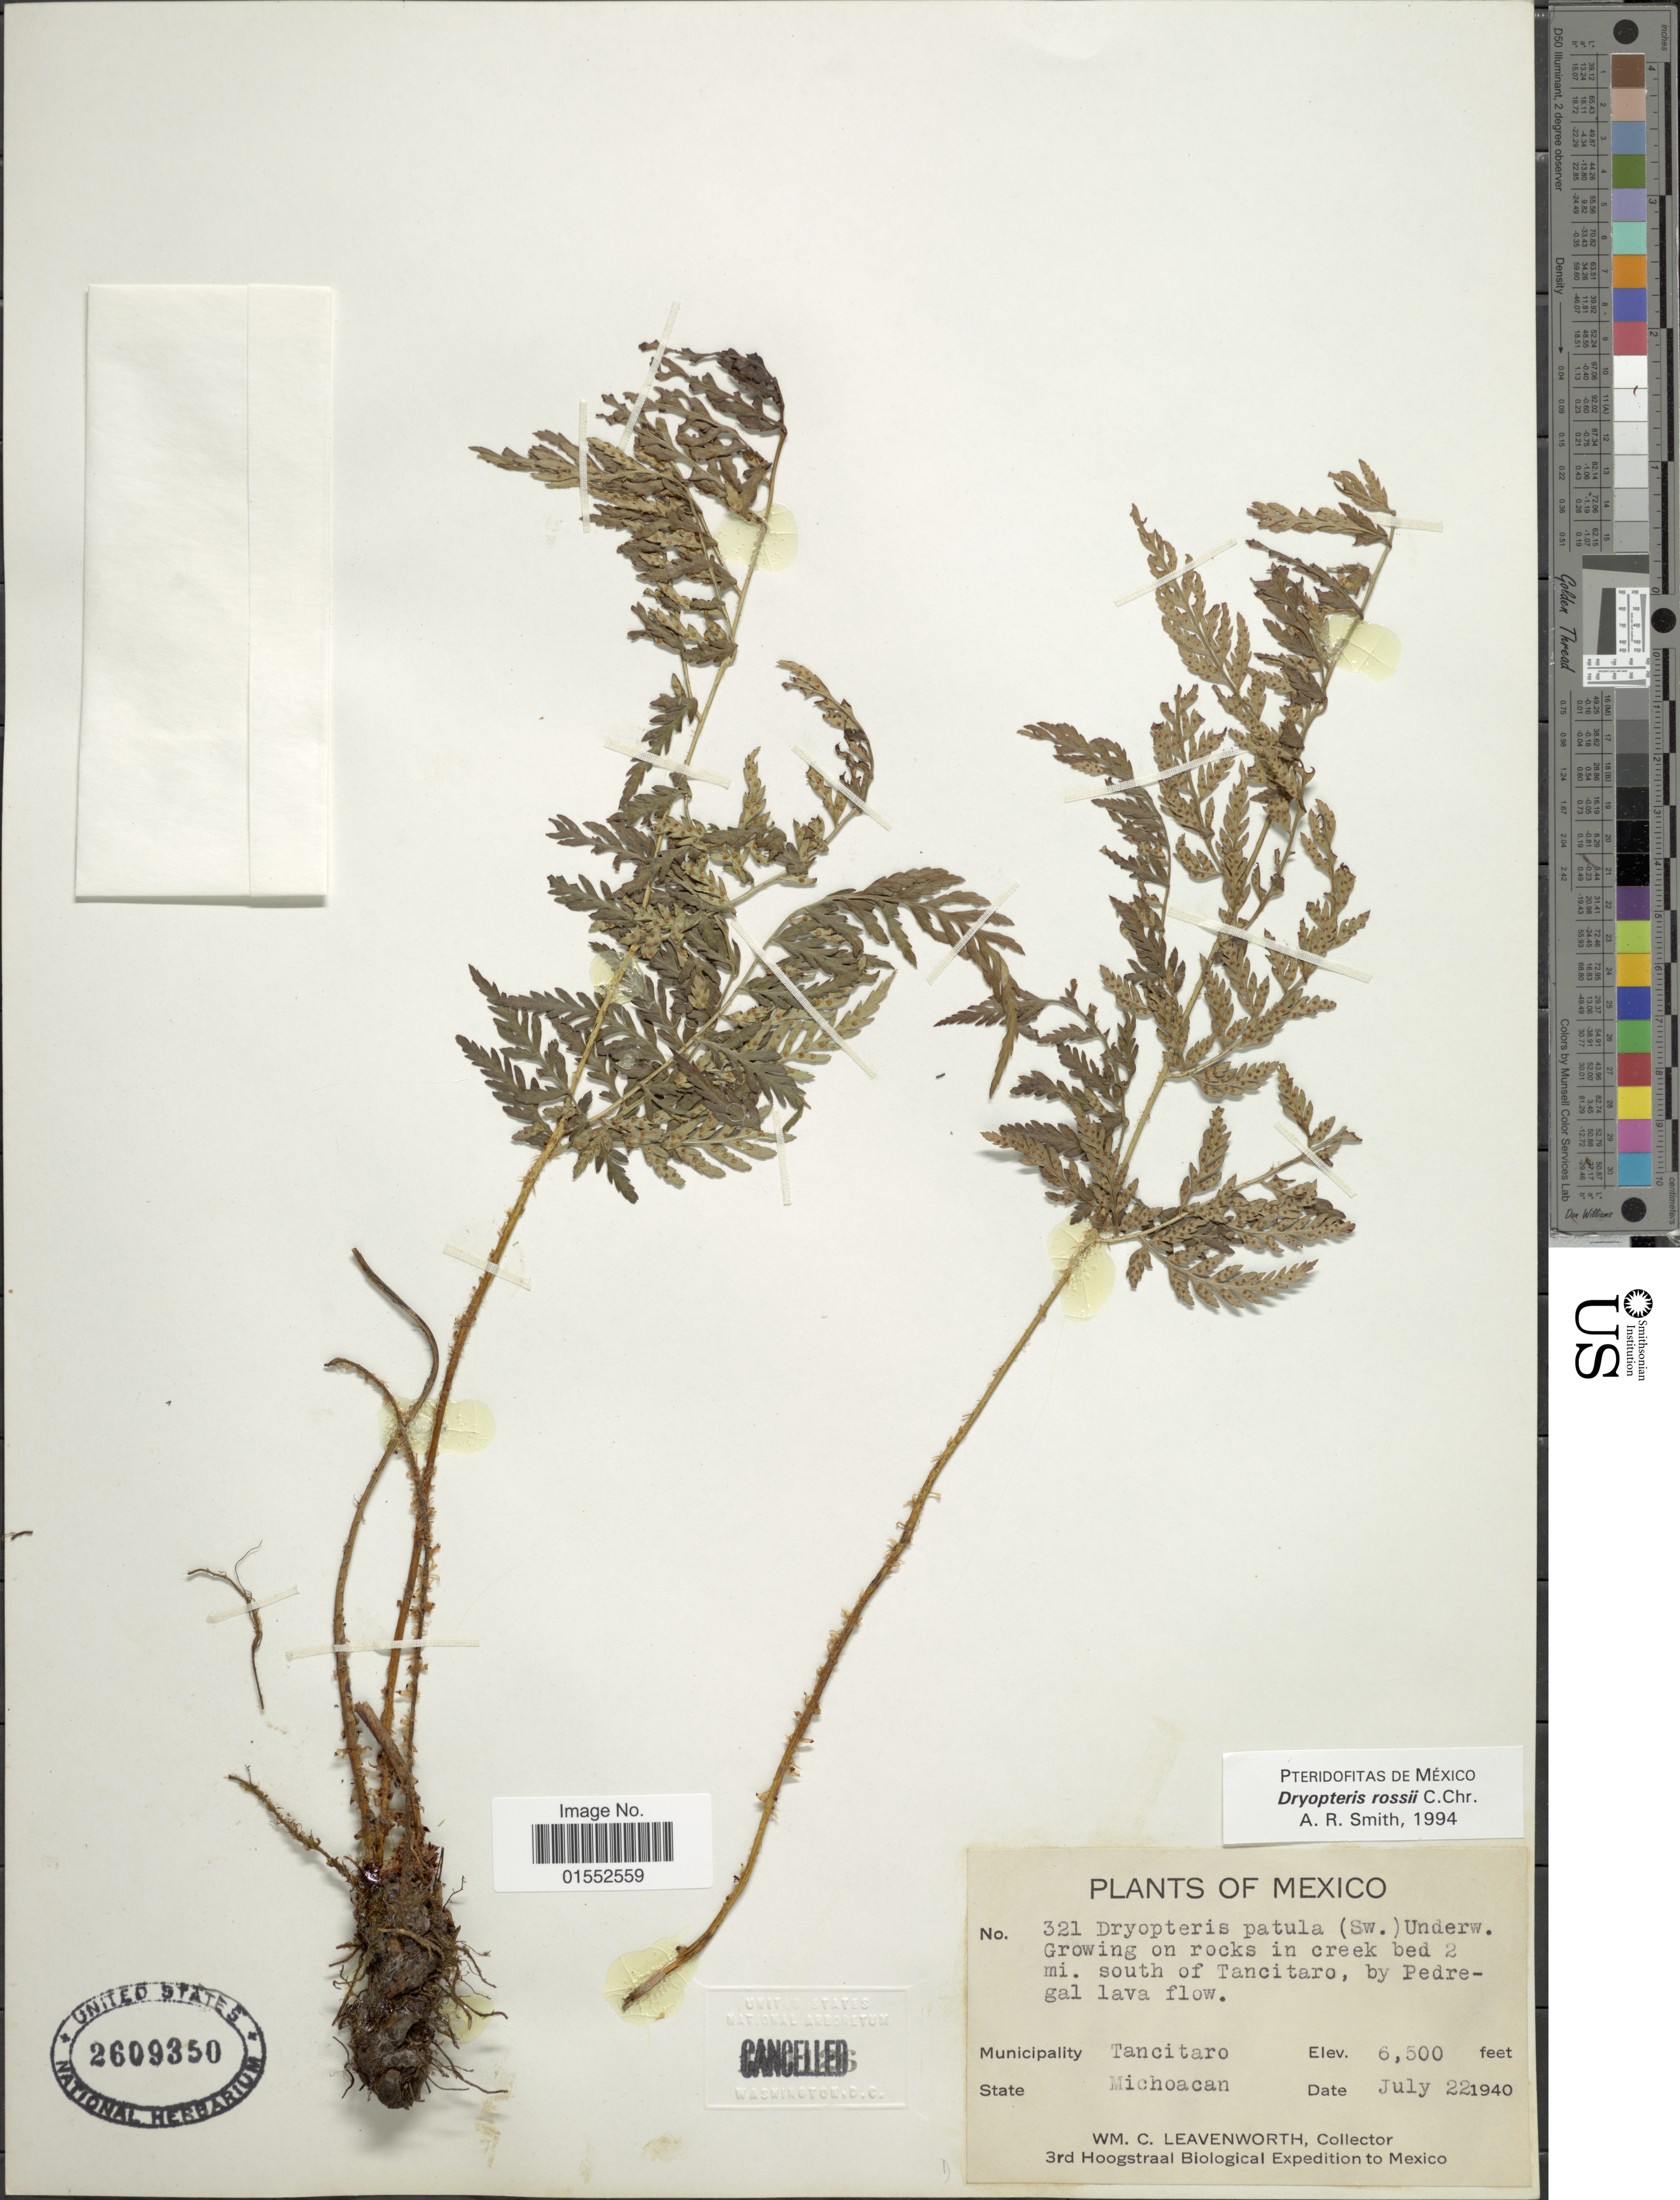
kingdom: Plantae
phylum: Tracheophyta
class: Polypodiopsida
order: Polypodiales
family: Dryopteridaceae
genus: Dryopteris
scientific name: Dryopteris rossii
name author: C. Chr.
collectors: W. C. Leavenworth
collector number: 321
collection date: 1940-07-22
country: Mexico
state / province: Michoacán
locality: Mexico. Growing on rocks in creek bed 2 mi. south of Tancitaro, by Pedregal lava flow. Tancitaro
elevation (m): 1981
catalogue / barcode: US 2609350